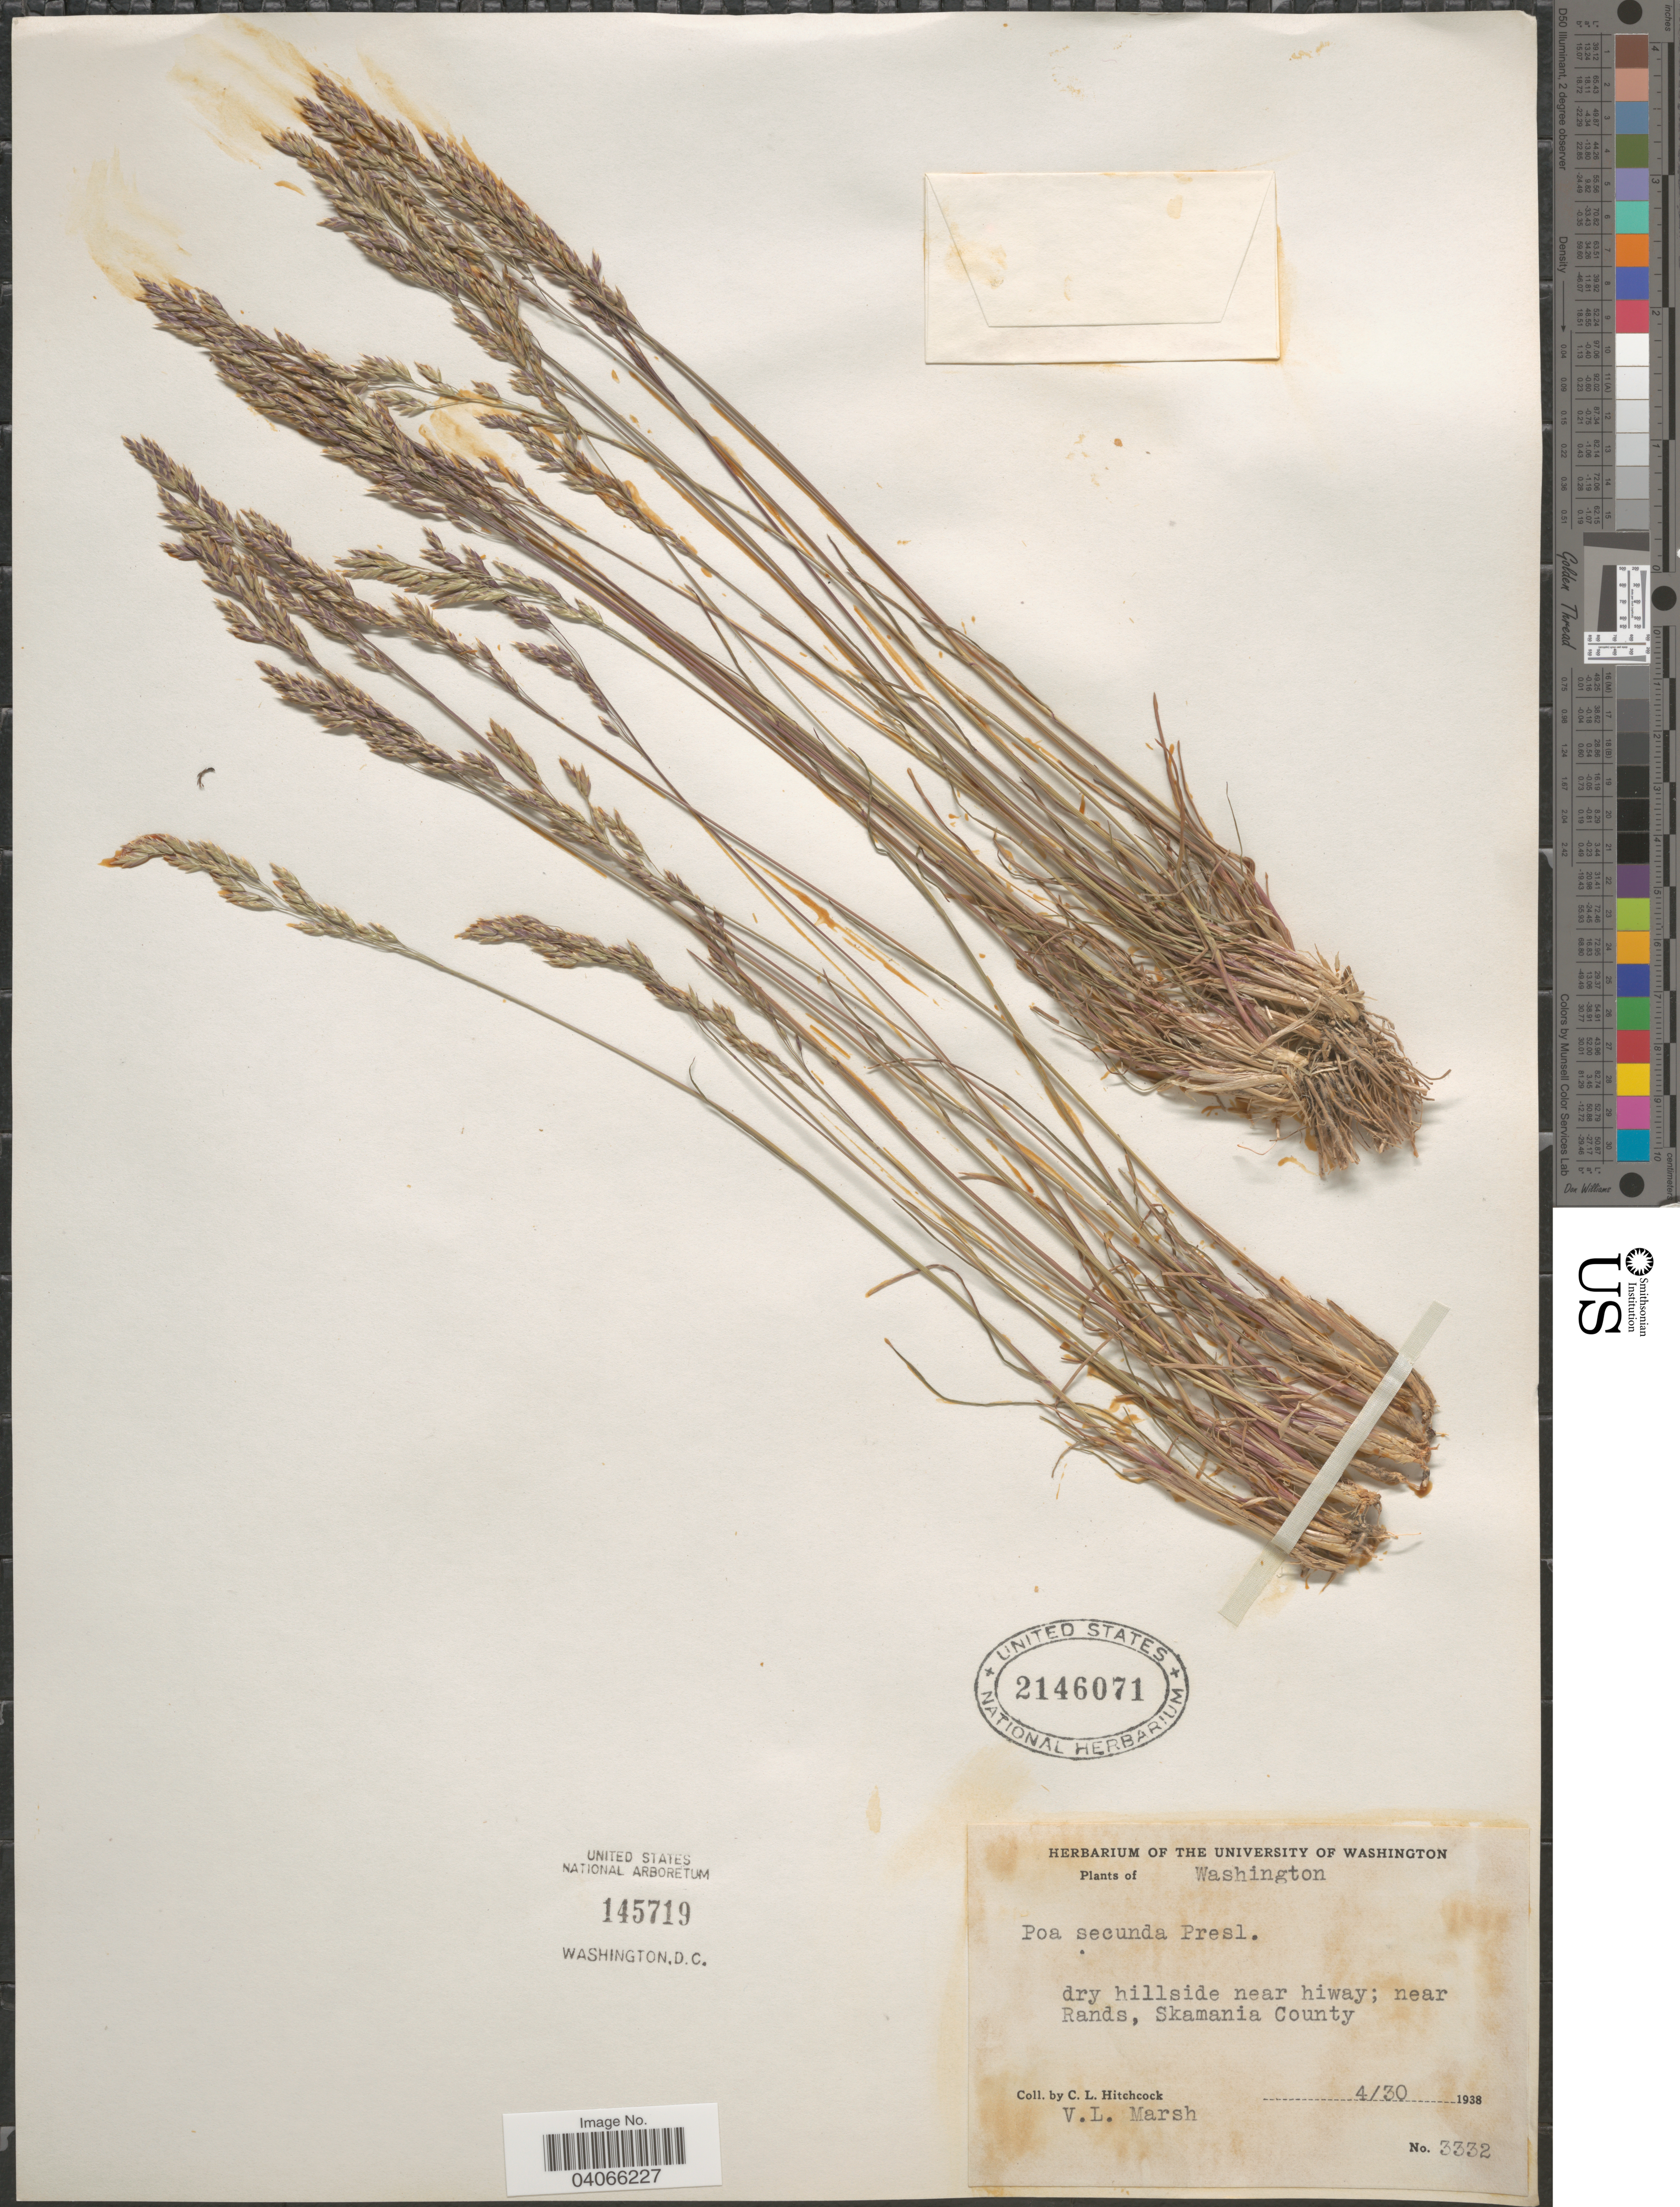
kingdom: Plantae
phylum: Tracheophyta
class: Liliopsida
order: Poales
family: Poaceae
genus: Poa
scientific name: Poa secunda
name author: J. Presl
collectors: C. L. Hitchcock & V. L. Marsh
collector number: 3332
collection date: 1938-04-30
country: United States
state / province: Washington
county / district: Skamania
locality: Dry hillside near hiway; near Rands, Skamania County.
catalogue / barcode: US 2146071